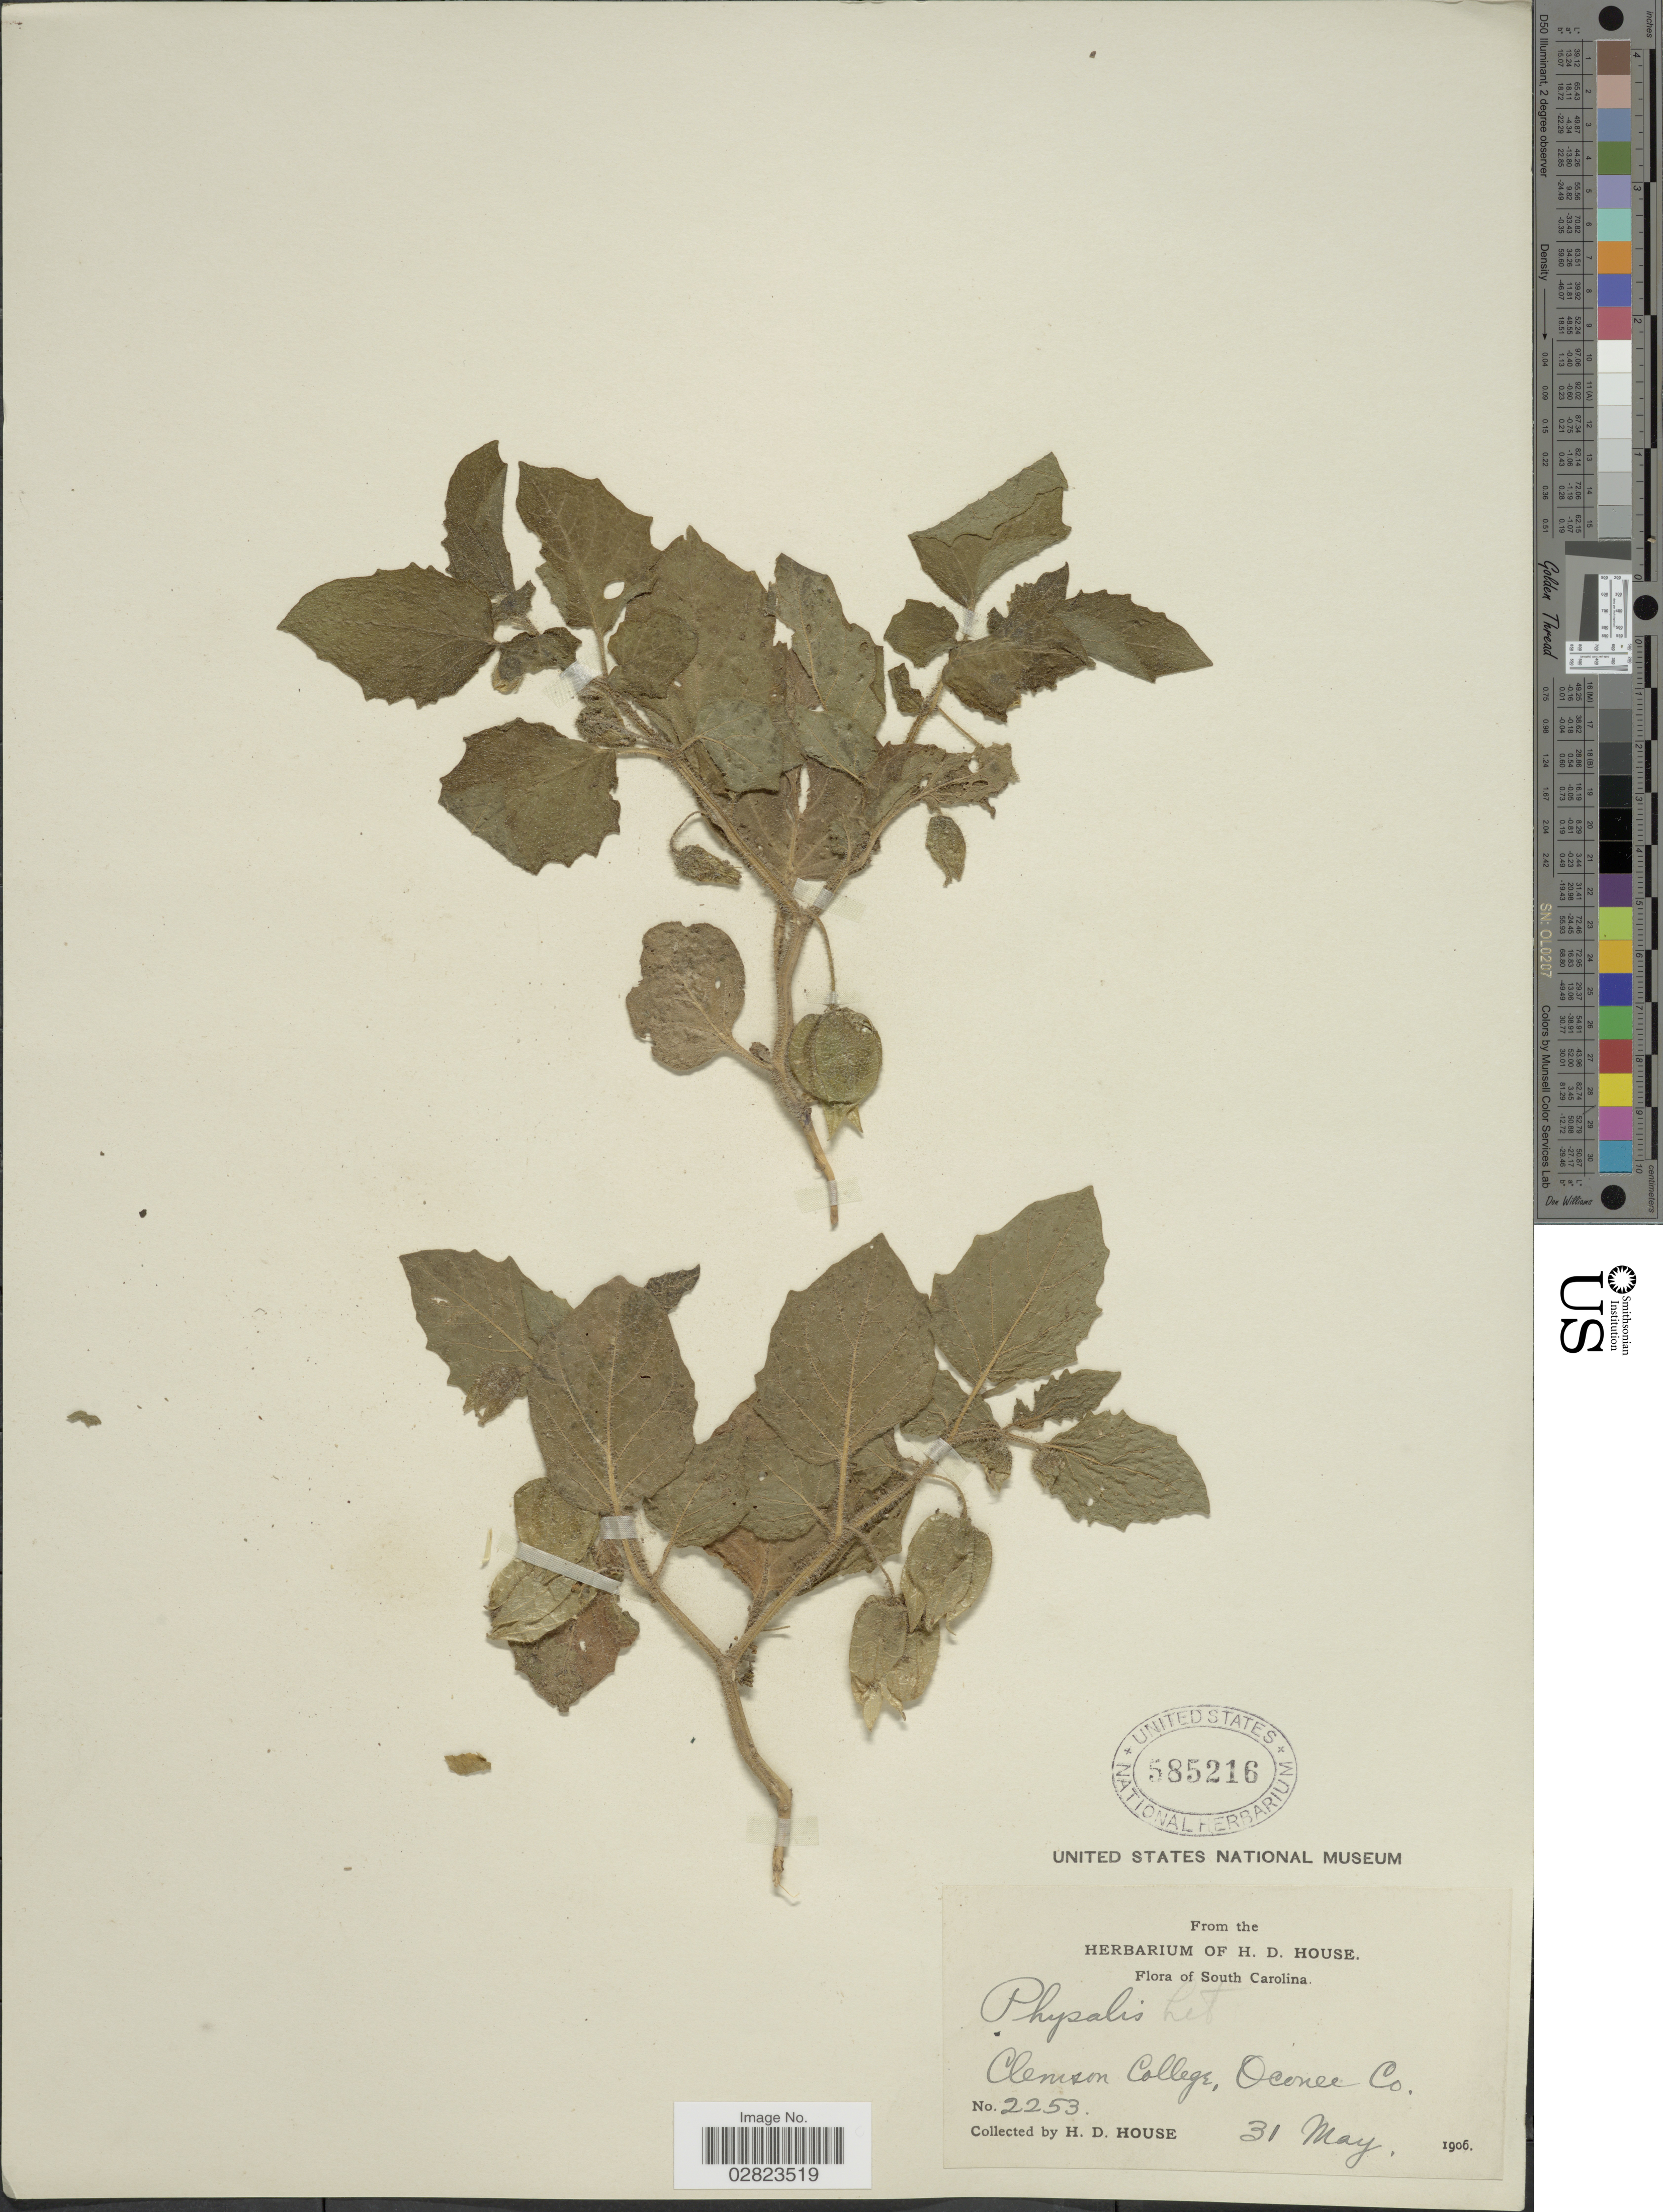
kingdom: Plantae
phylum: Tracheophyta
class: Magnoliopsida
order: Solanales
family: Solanaceae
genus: Physalis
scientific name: Physalis heterophylla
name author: Nees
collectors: H. D. House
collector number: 2253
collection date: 1906-05-31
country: United States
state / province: South Carolina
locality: Clemson College, Oconee Co.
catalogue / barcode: US 585216